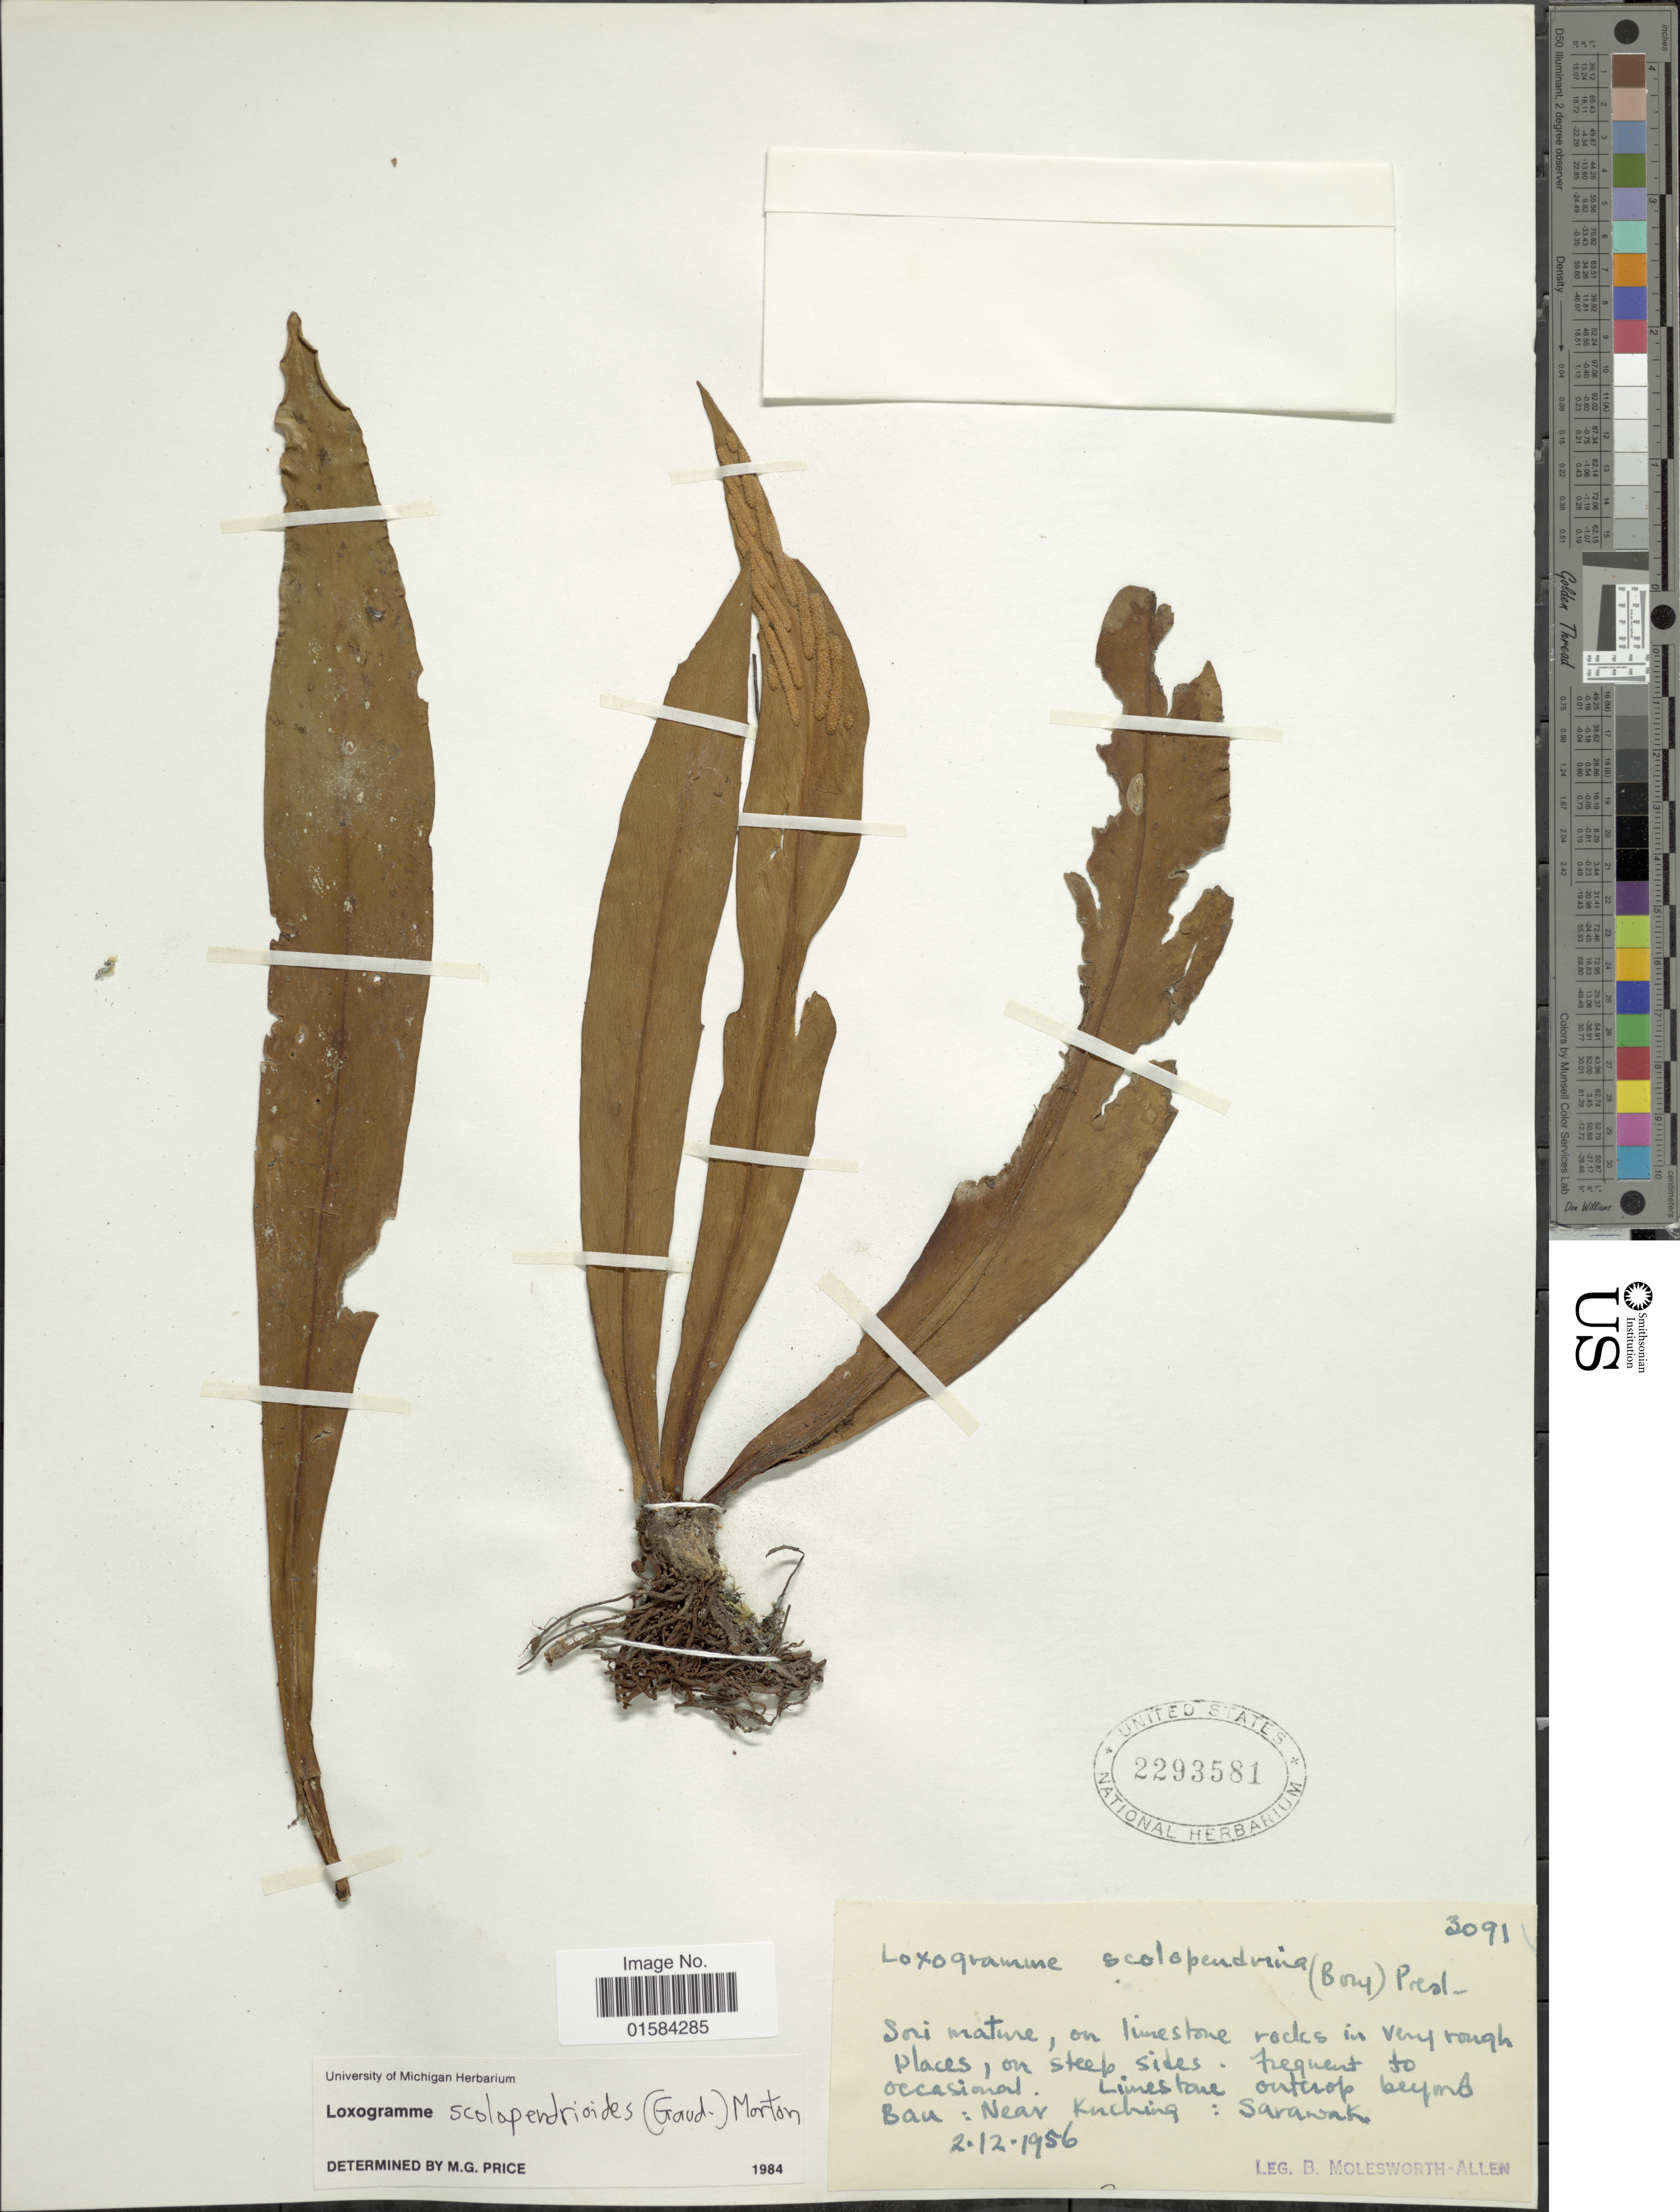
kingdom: Plantae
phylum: Tracheophyta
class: Polypodiopsida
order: Polypodiales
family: Polypodiaceae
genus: Loxogramme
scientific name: Loxogramme scolopendrioides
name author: (Gaudich.) C.V. Morton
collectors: B. E. G. Molesworth-Allen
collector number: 3091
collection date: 1956-12-02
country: Malaysia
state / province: Sarawak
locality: Bau: near Kuching: Sarawak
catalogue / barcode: US 2293581